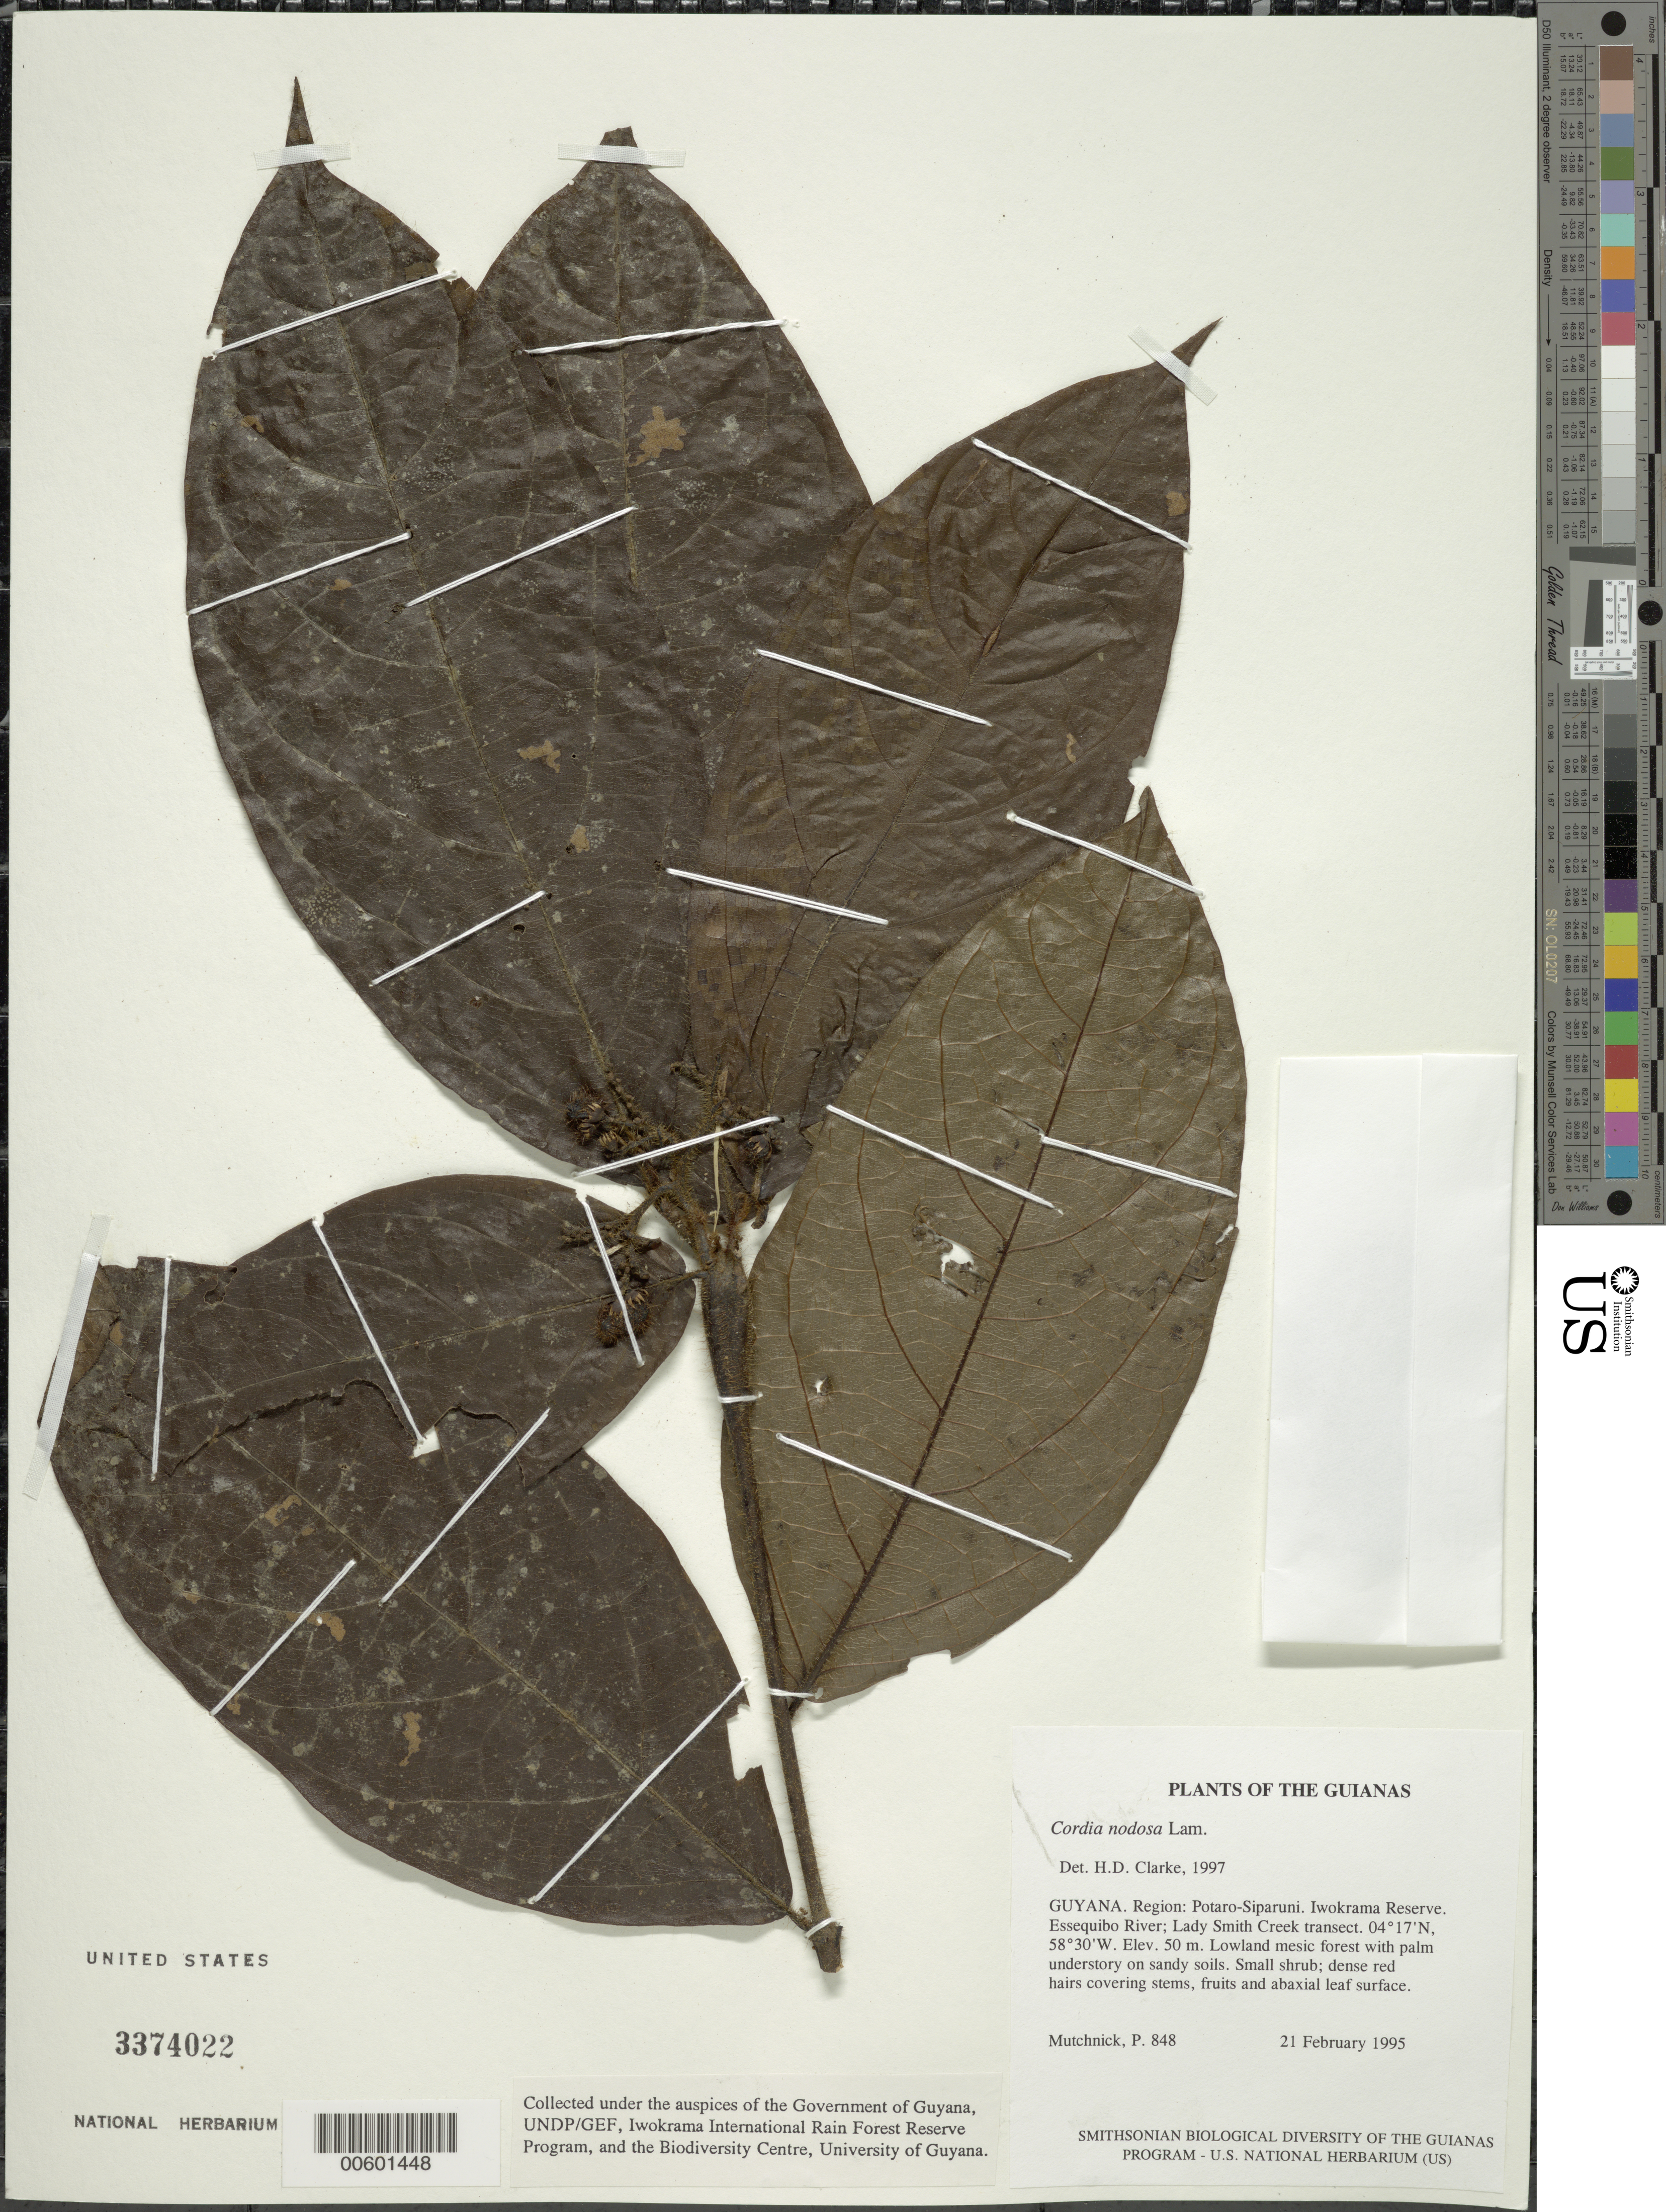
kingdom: Plantae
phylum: Tracheophyta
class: Magnoliopsida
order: Boraginales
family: Cordiaceae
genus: Cordia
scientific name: Cordia nodosa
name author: Lam.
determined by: Clarke, H. D., University of North Carolina (Asheville)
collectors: P. Mutchnick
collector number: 848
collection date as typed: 21 February 1995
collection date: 1995-02-21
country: Guyana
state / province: Potaro-Siparuni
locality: Iwokrama Reserve. Essequibo River; Lady Smith Creek transect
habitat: Lowland mesic forest with palm understory on sandy soils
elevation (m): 50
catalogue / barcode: US 3374022